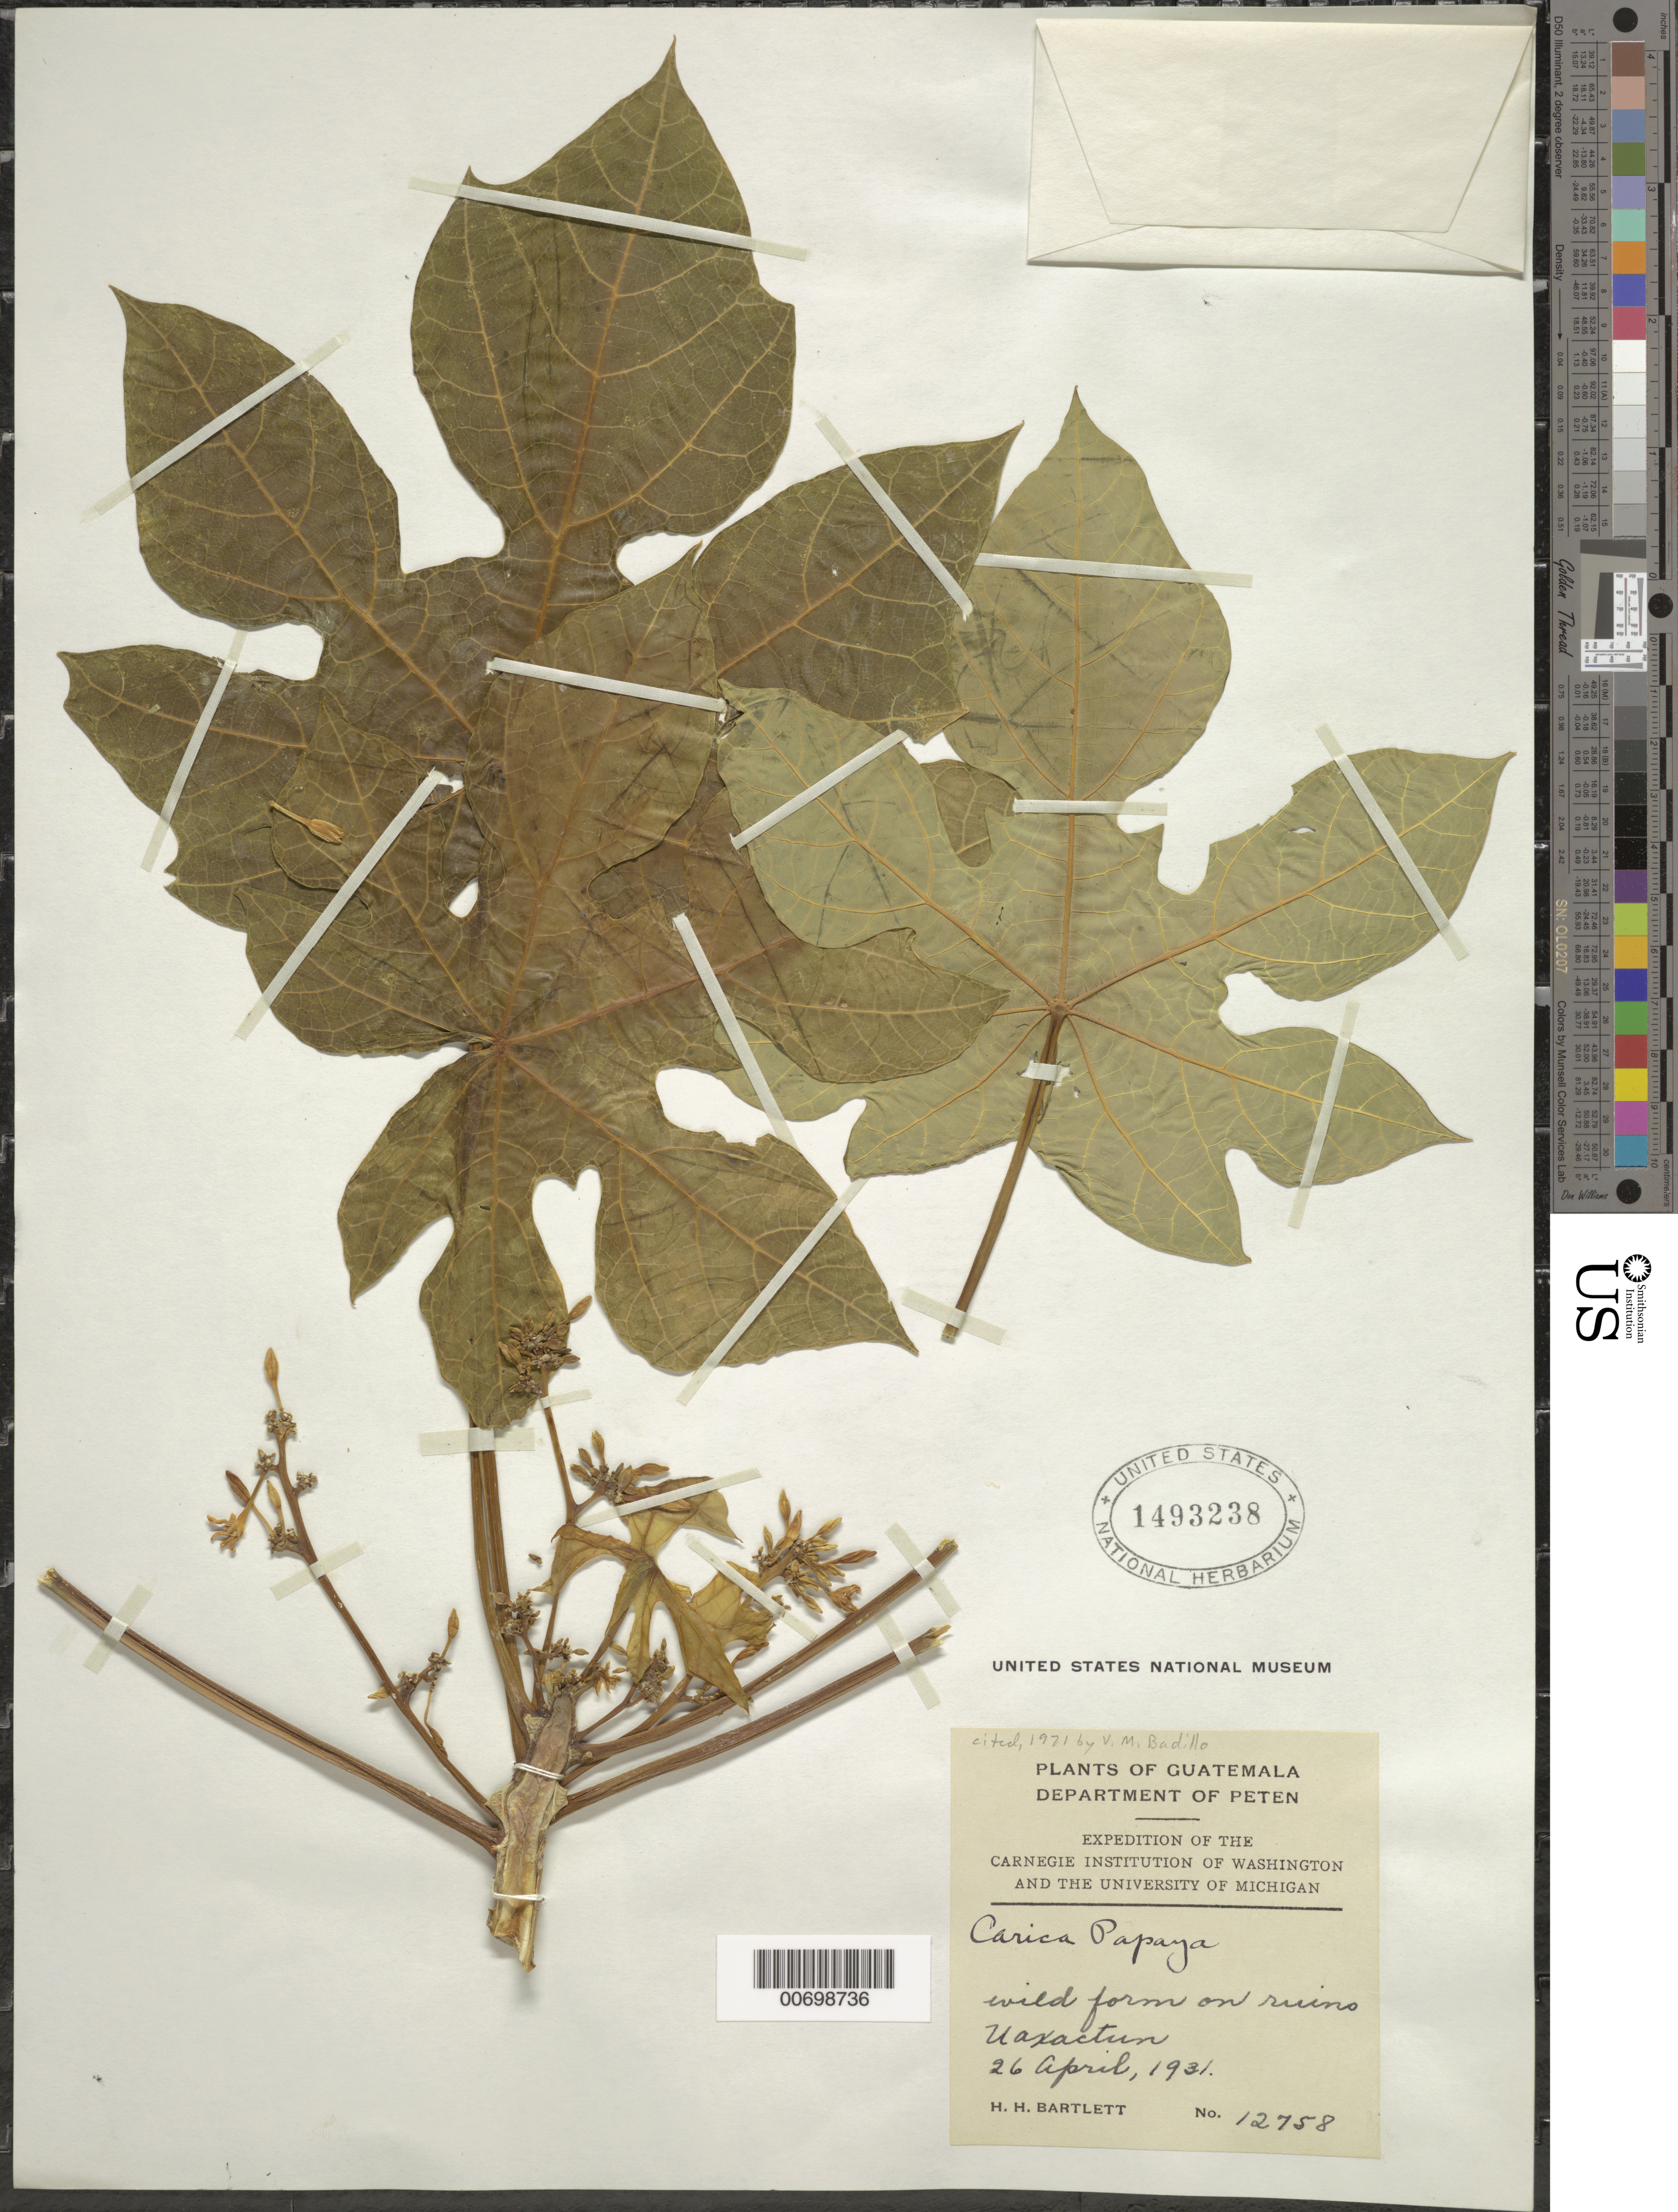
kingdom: Plantae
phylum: Tracheophyta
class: Magnoliopsida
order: Brassicales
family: Caricaceae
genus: Carica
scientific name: Carica papaya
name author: L.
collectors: H. H. Bartlett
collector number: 12758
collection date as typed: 26 Apr 1931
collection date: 1931-04-26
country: Guatemala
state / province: El Petén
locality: Uaxactum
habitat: wild form on ruins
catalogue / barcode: US 1493238